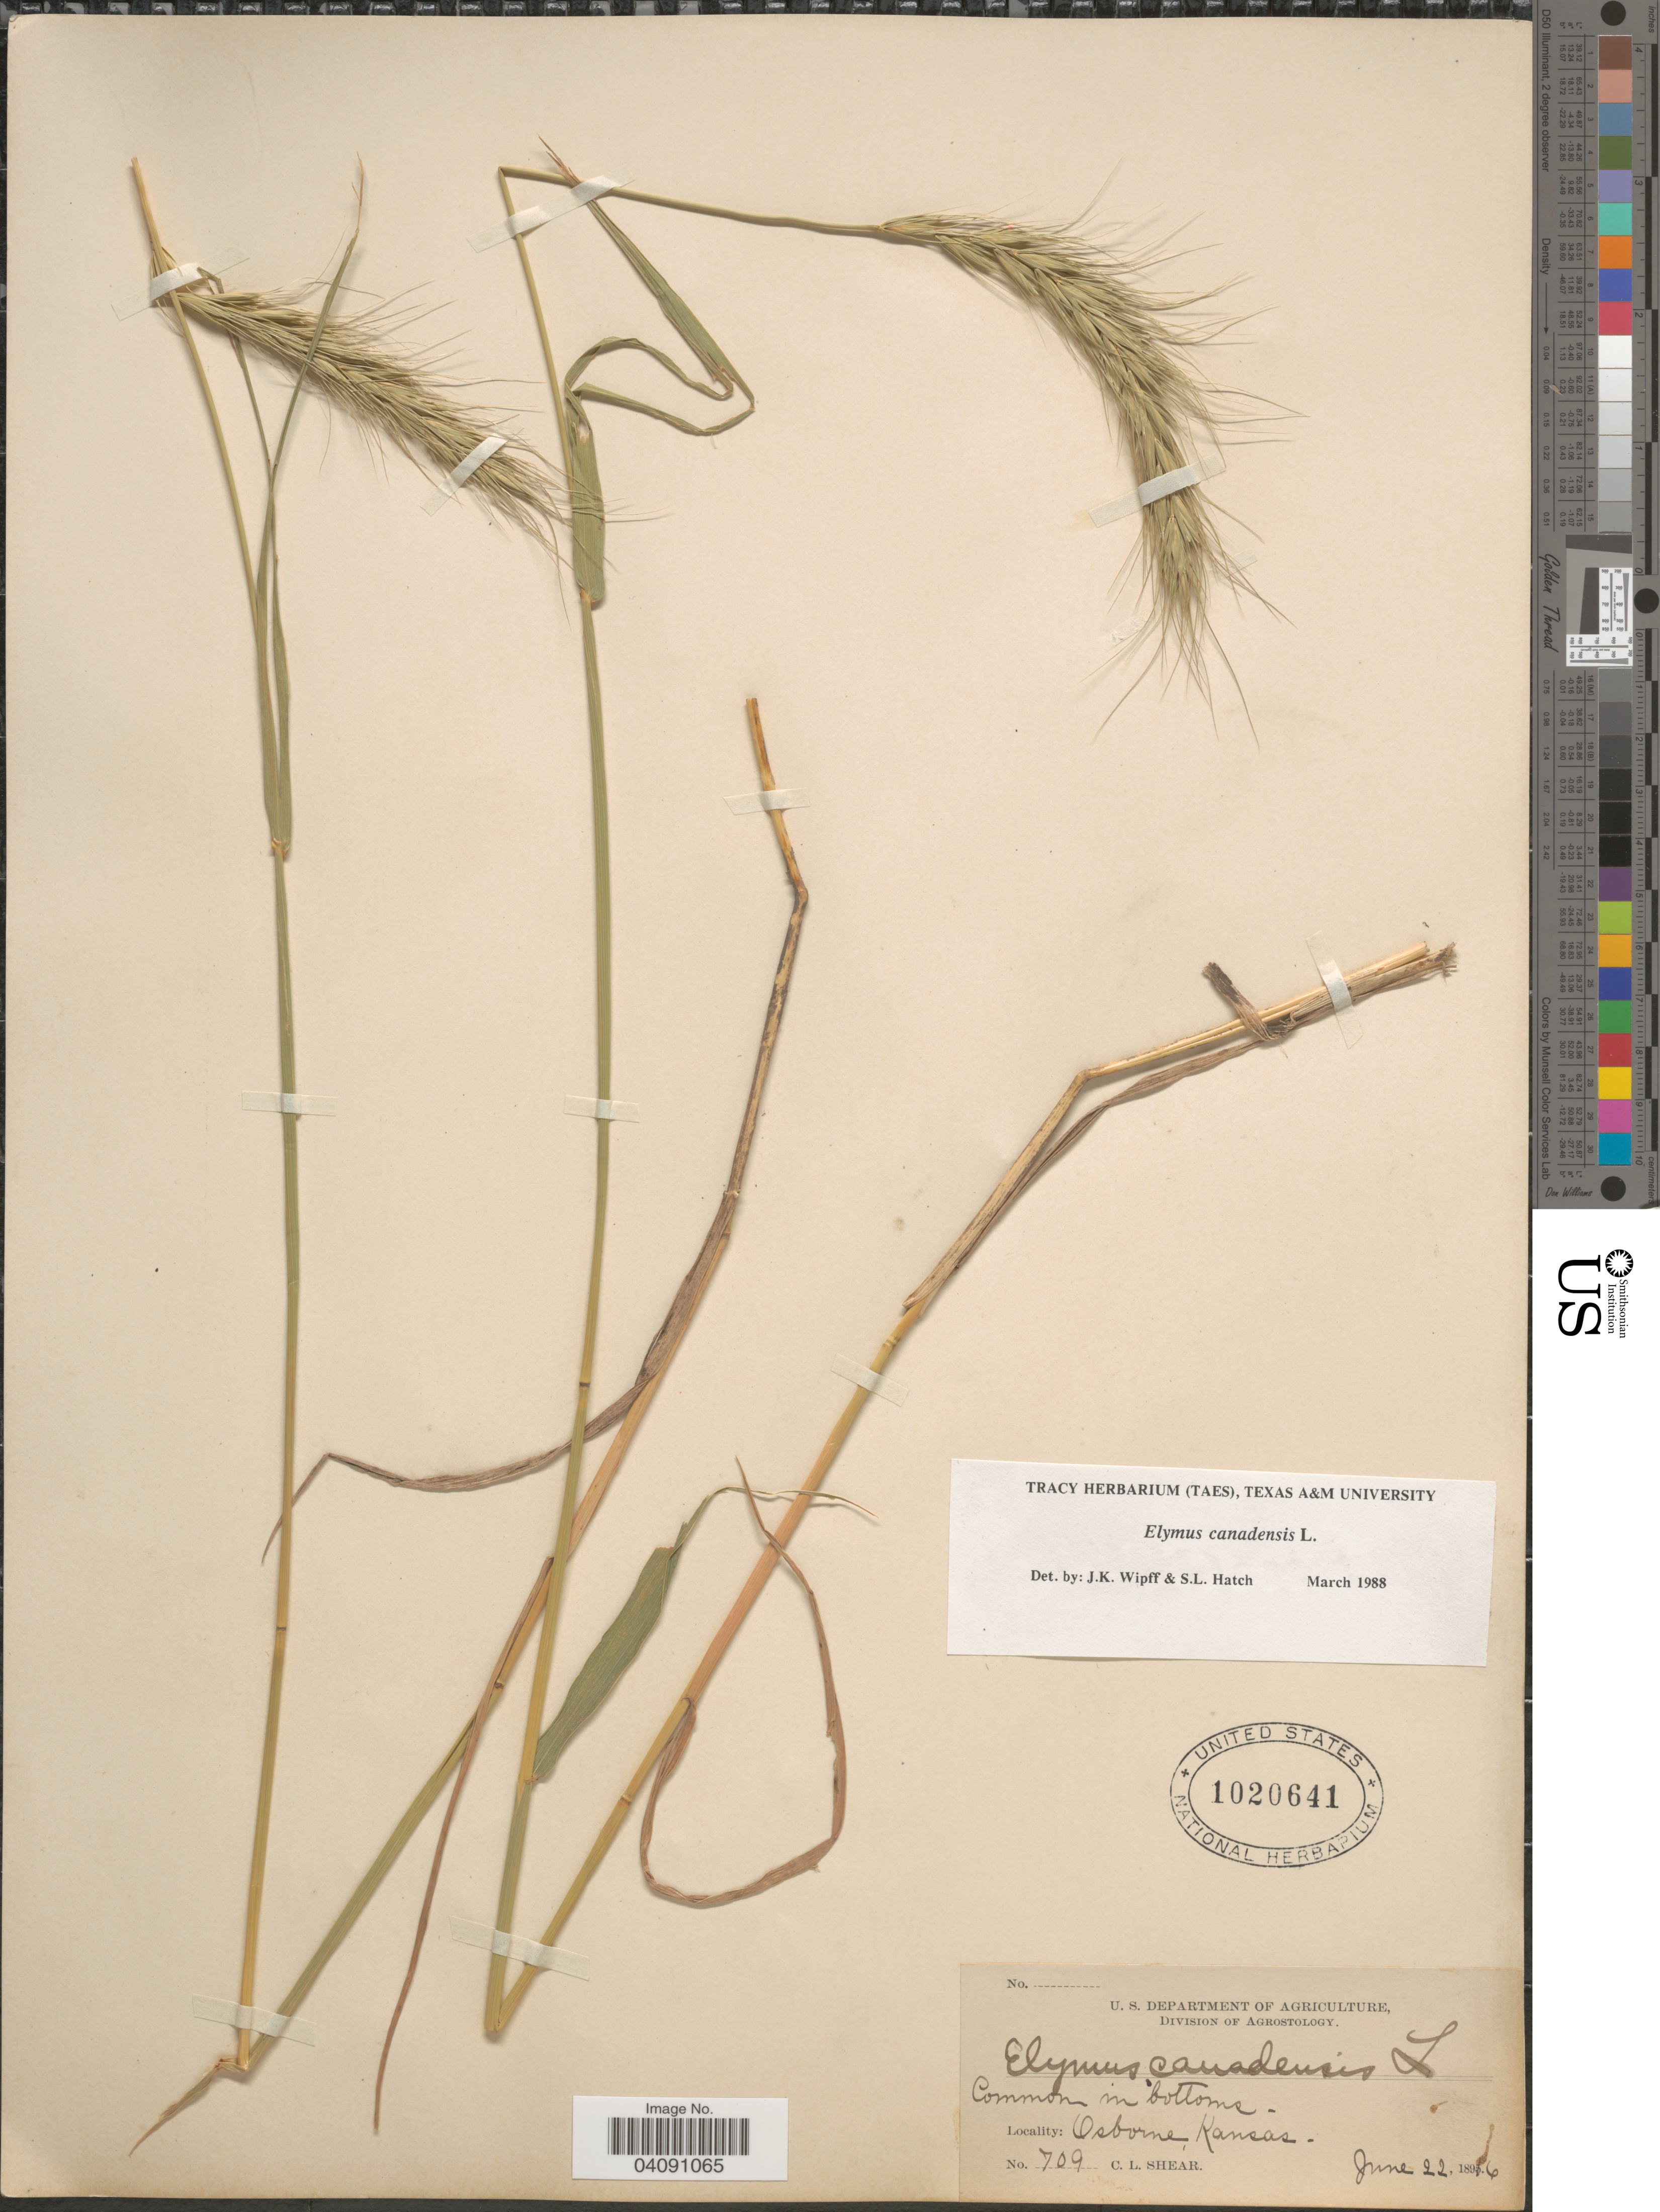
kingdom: Plantae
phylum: Tracheophyta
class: Liliopsida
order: Poales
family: Poaceae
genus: Elymus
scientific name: Elymus canadensis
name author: L.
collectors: C. L. Shear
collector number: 709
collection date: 1896-06-22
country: United States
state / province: Kansas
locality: Osborne.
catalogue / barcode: US 1020641